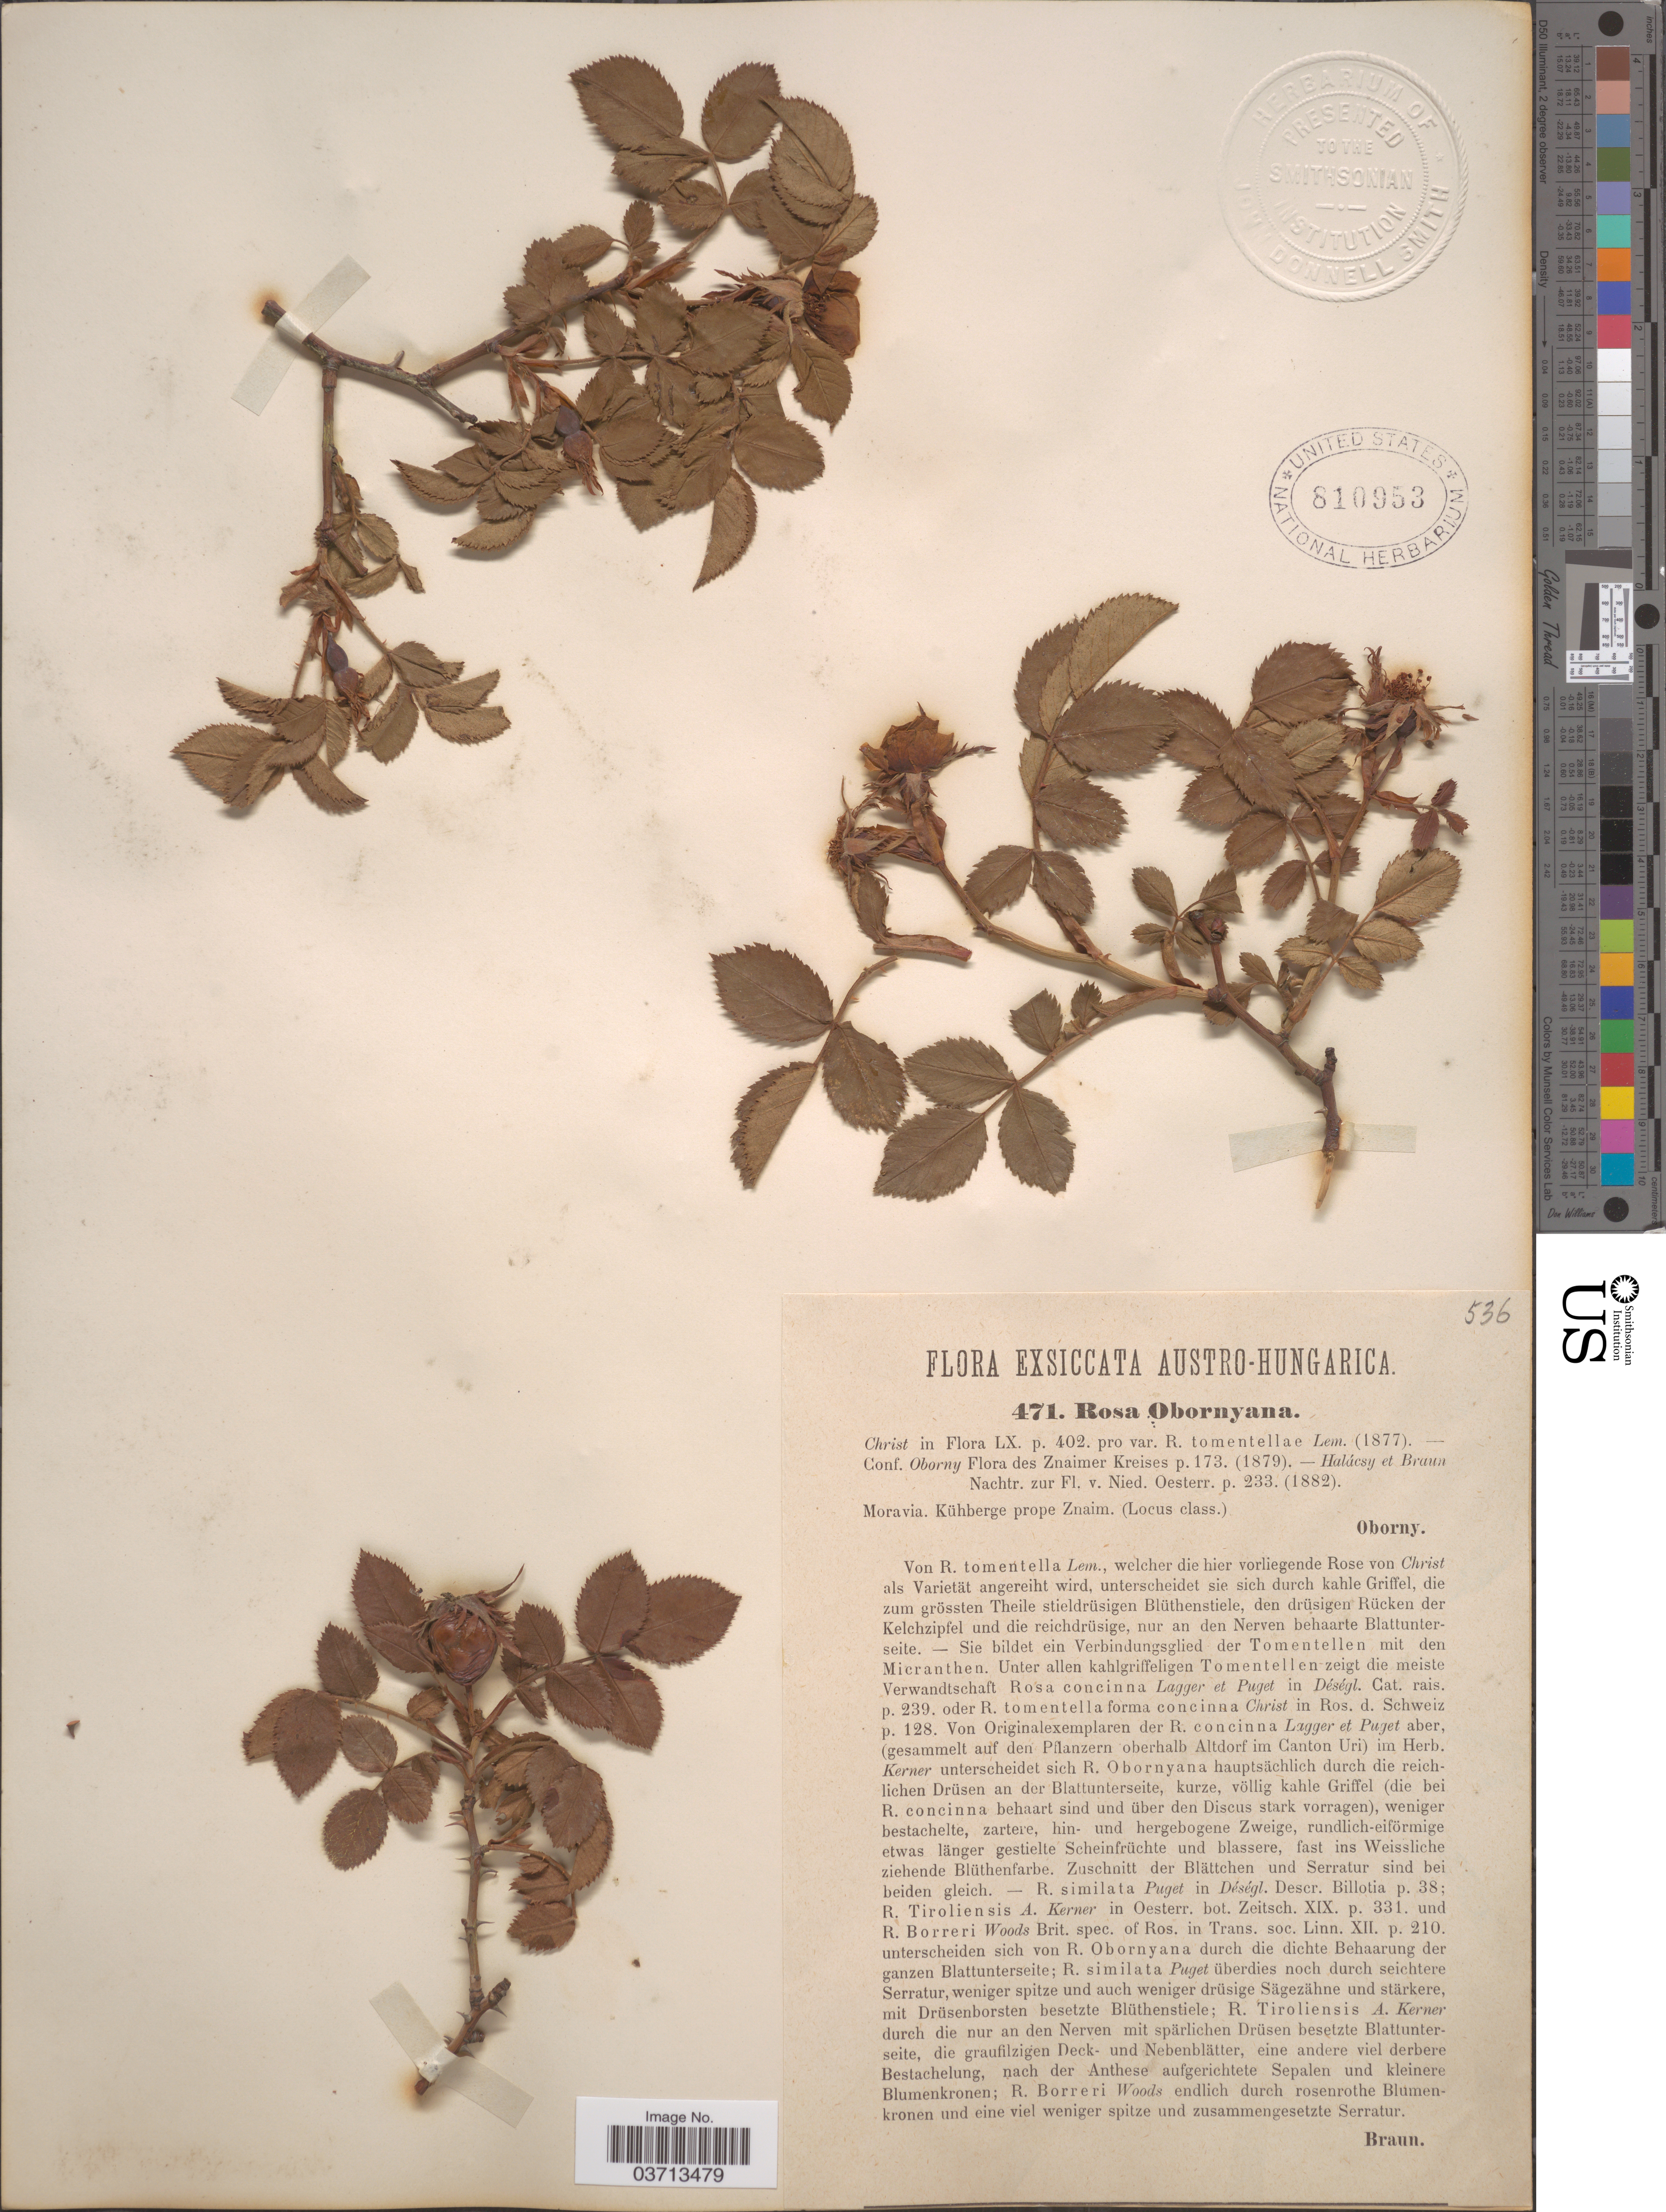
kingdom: Plantae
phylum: Tracheophyta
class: Magnoliopsida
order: Rosales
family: Rosaceae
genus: Rosa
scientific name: Rosa obornyana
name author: (Christ) Heinr. Braun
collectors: Oborny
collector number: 471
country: Czechia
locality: Austro-Hungarica. Moravia. Kühberge prope Znaim.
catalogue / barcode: US 810953